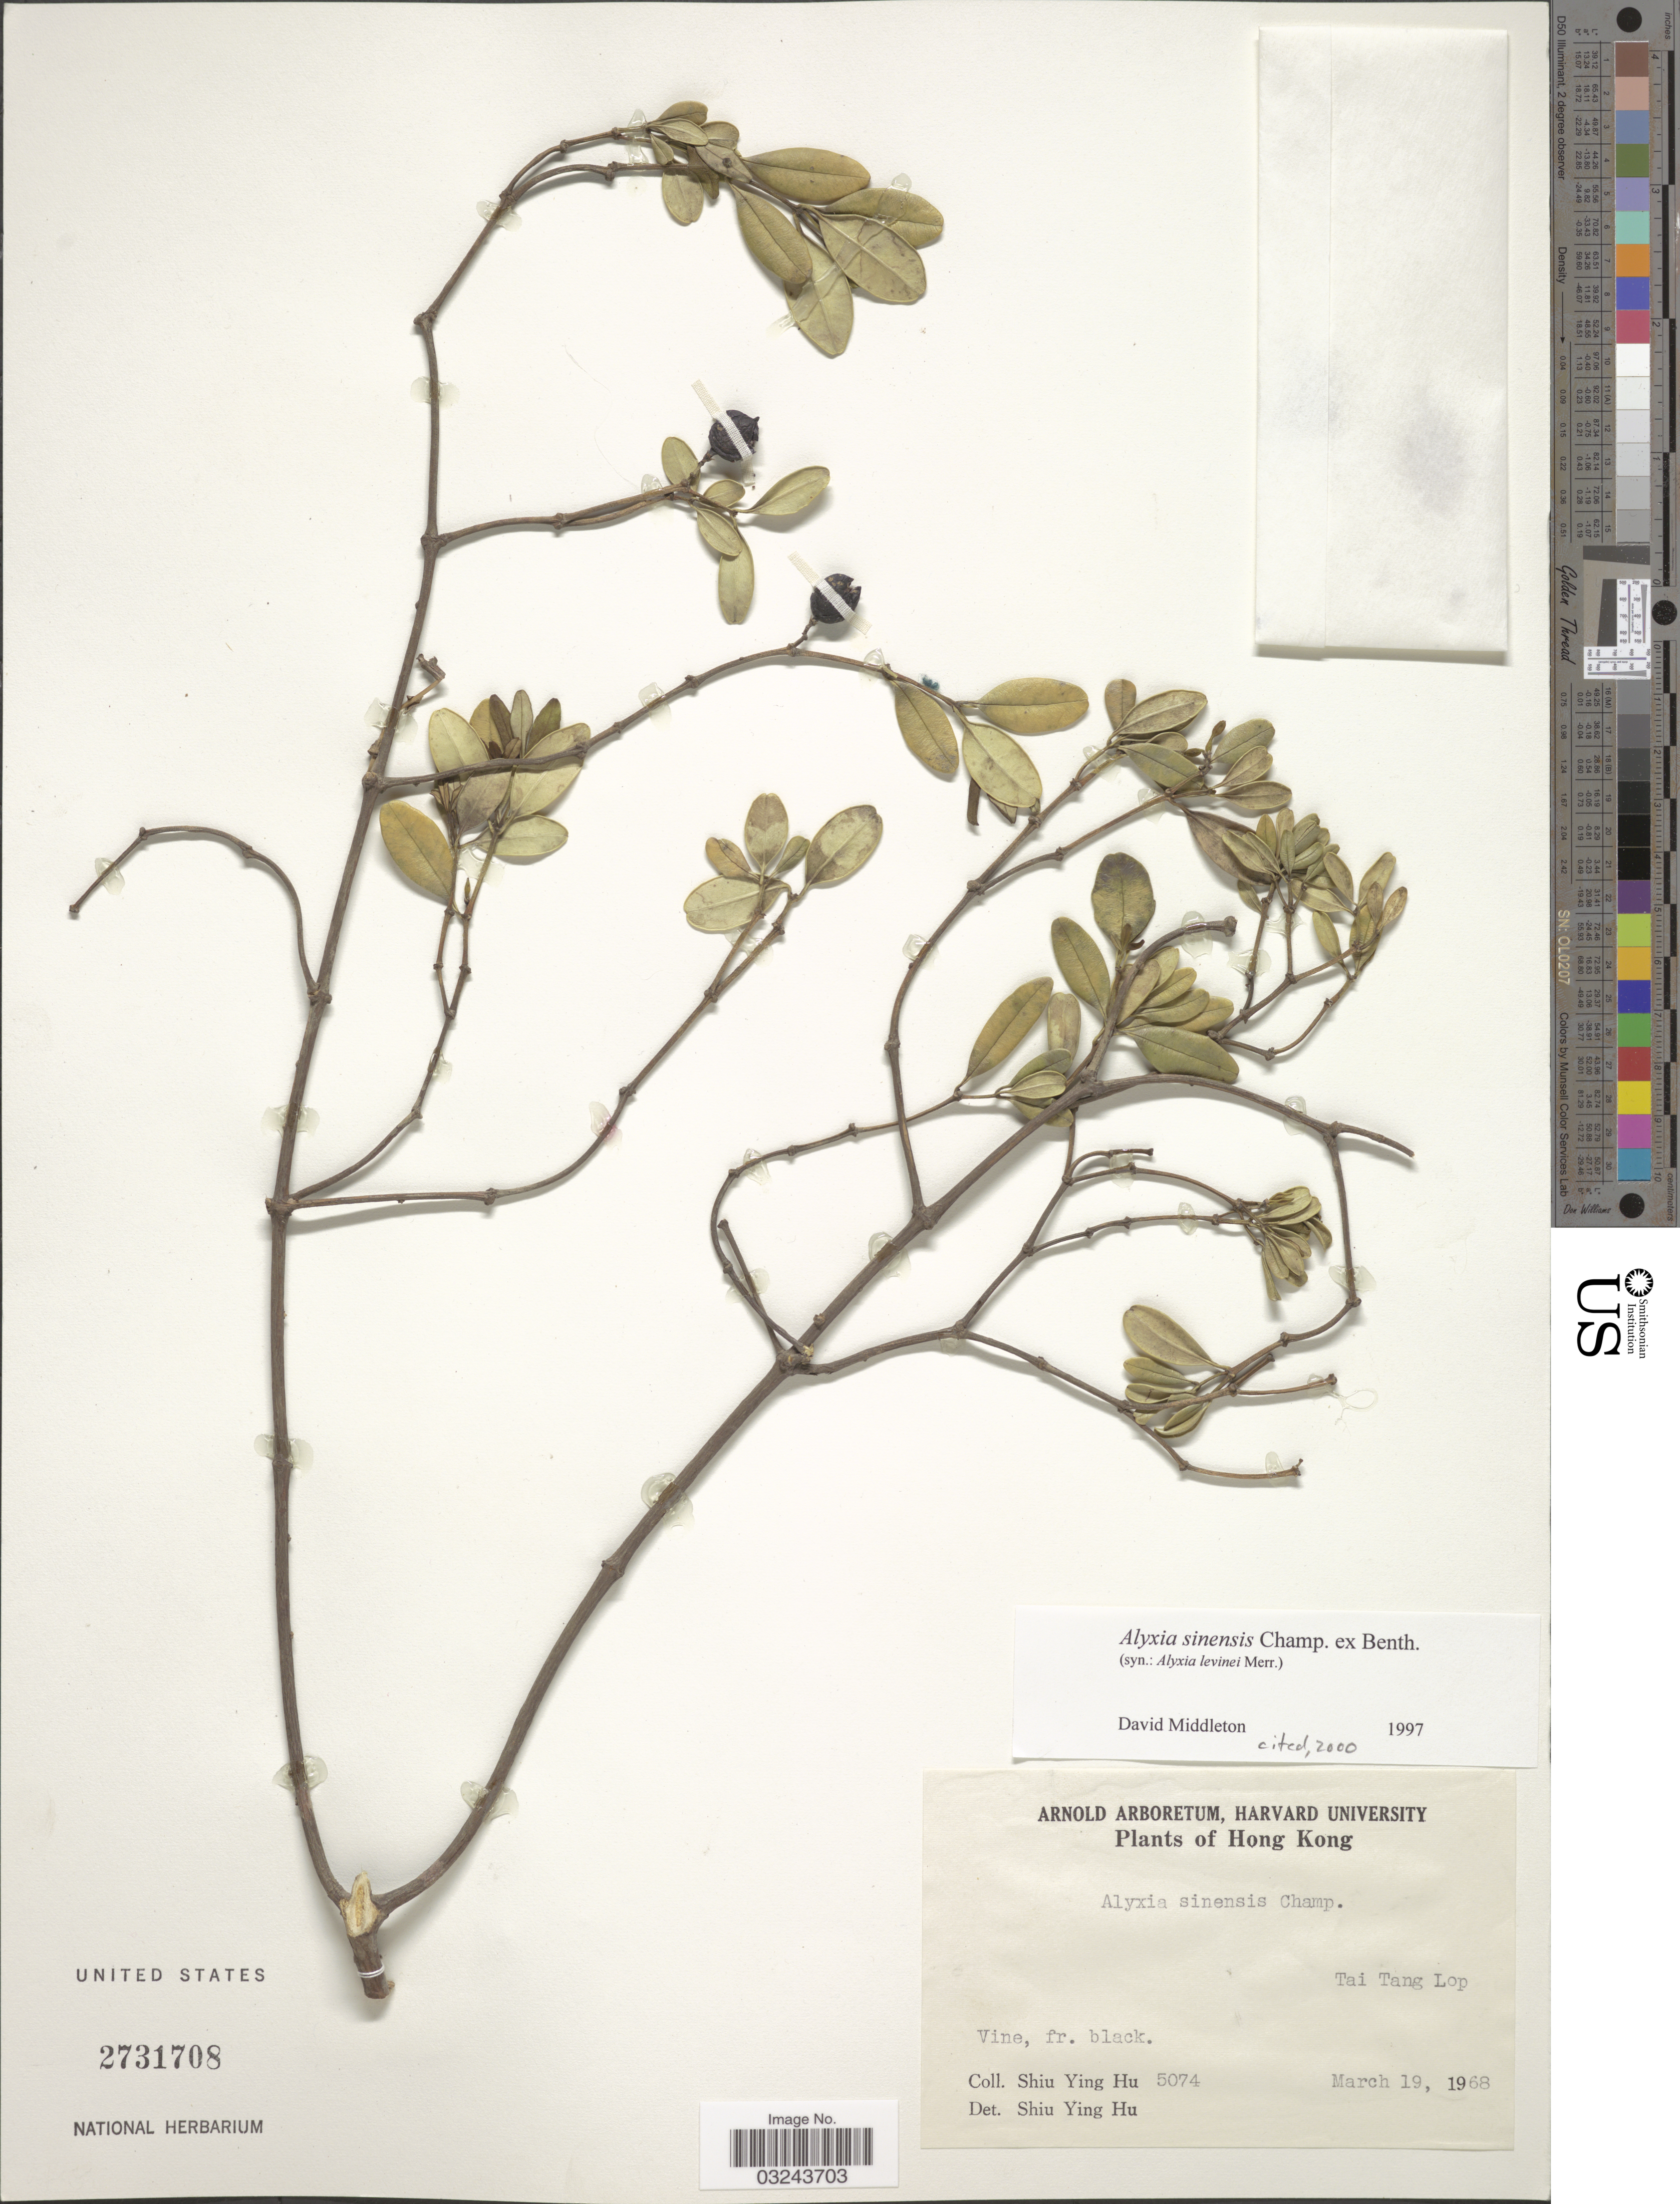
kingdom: Plantae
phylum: Tracheophyta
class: Magnoliopsida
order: Gentianales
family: Apocynaceae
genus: Alyxia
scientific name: Alyxia sinensis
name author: Champ. ex Benth.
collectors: S. Y. Hu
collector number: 5074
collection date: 1968-03-19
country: China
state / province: Hong Kong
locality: Tai Tang Lop.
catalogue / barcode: US 2731708